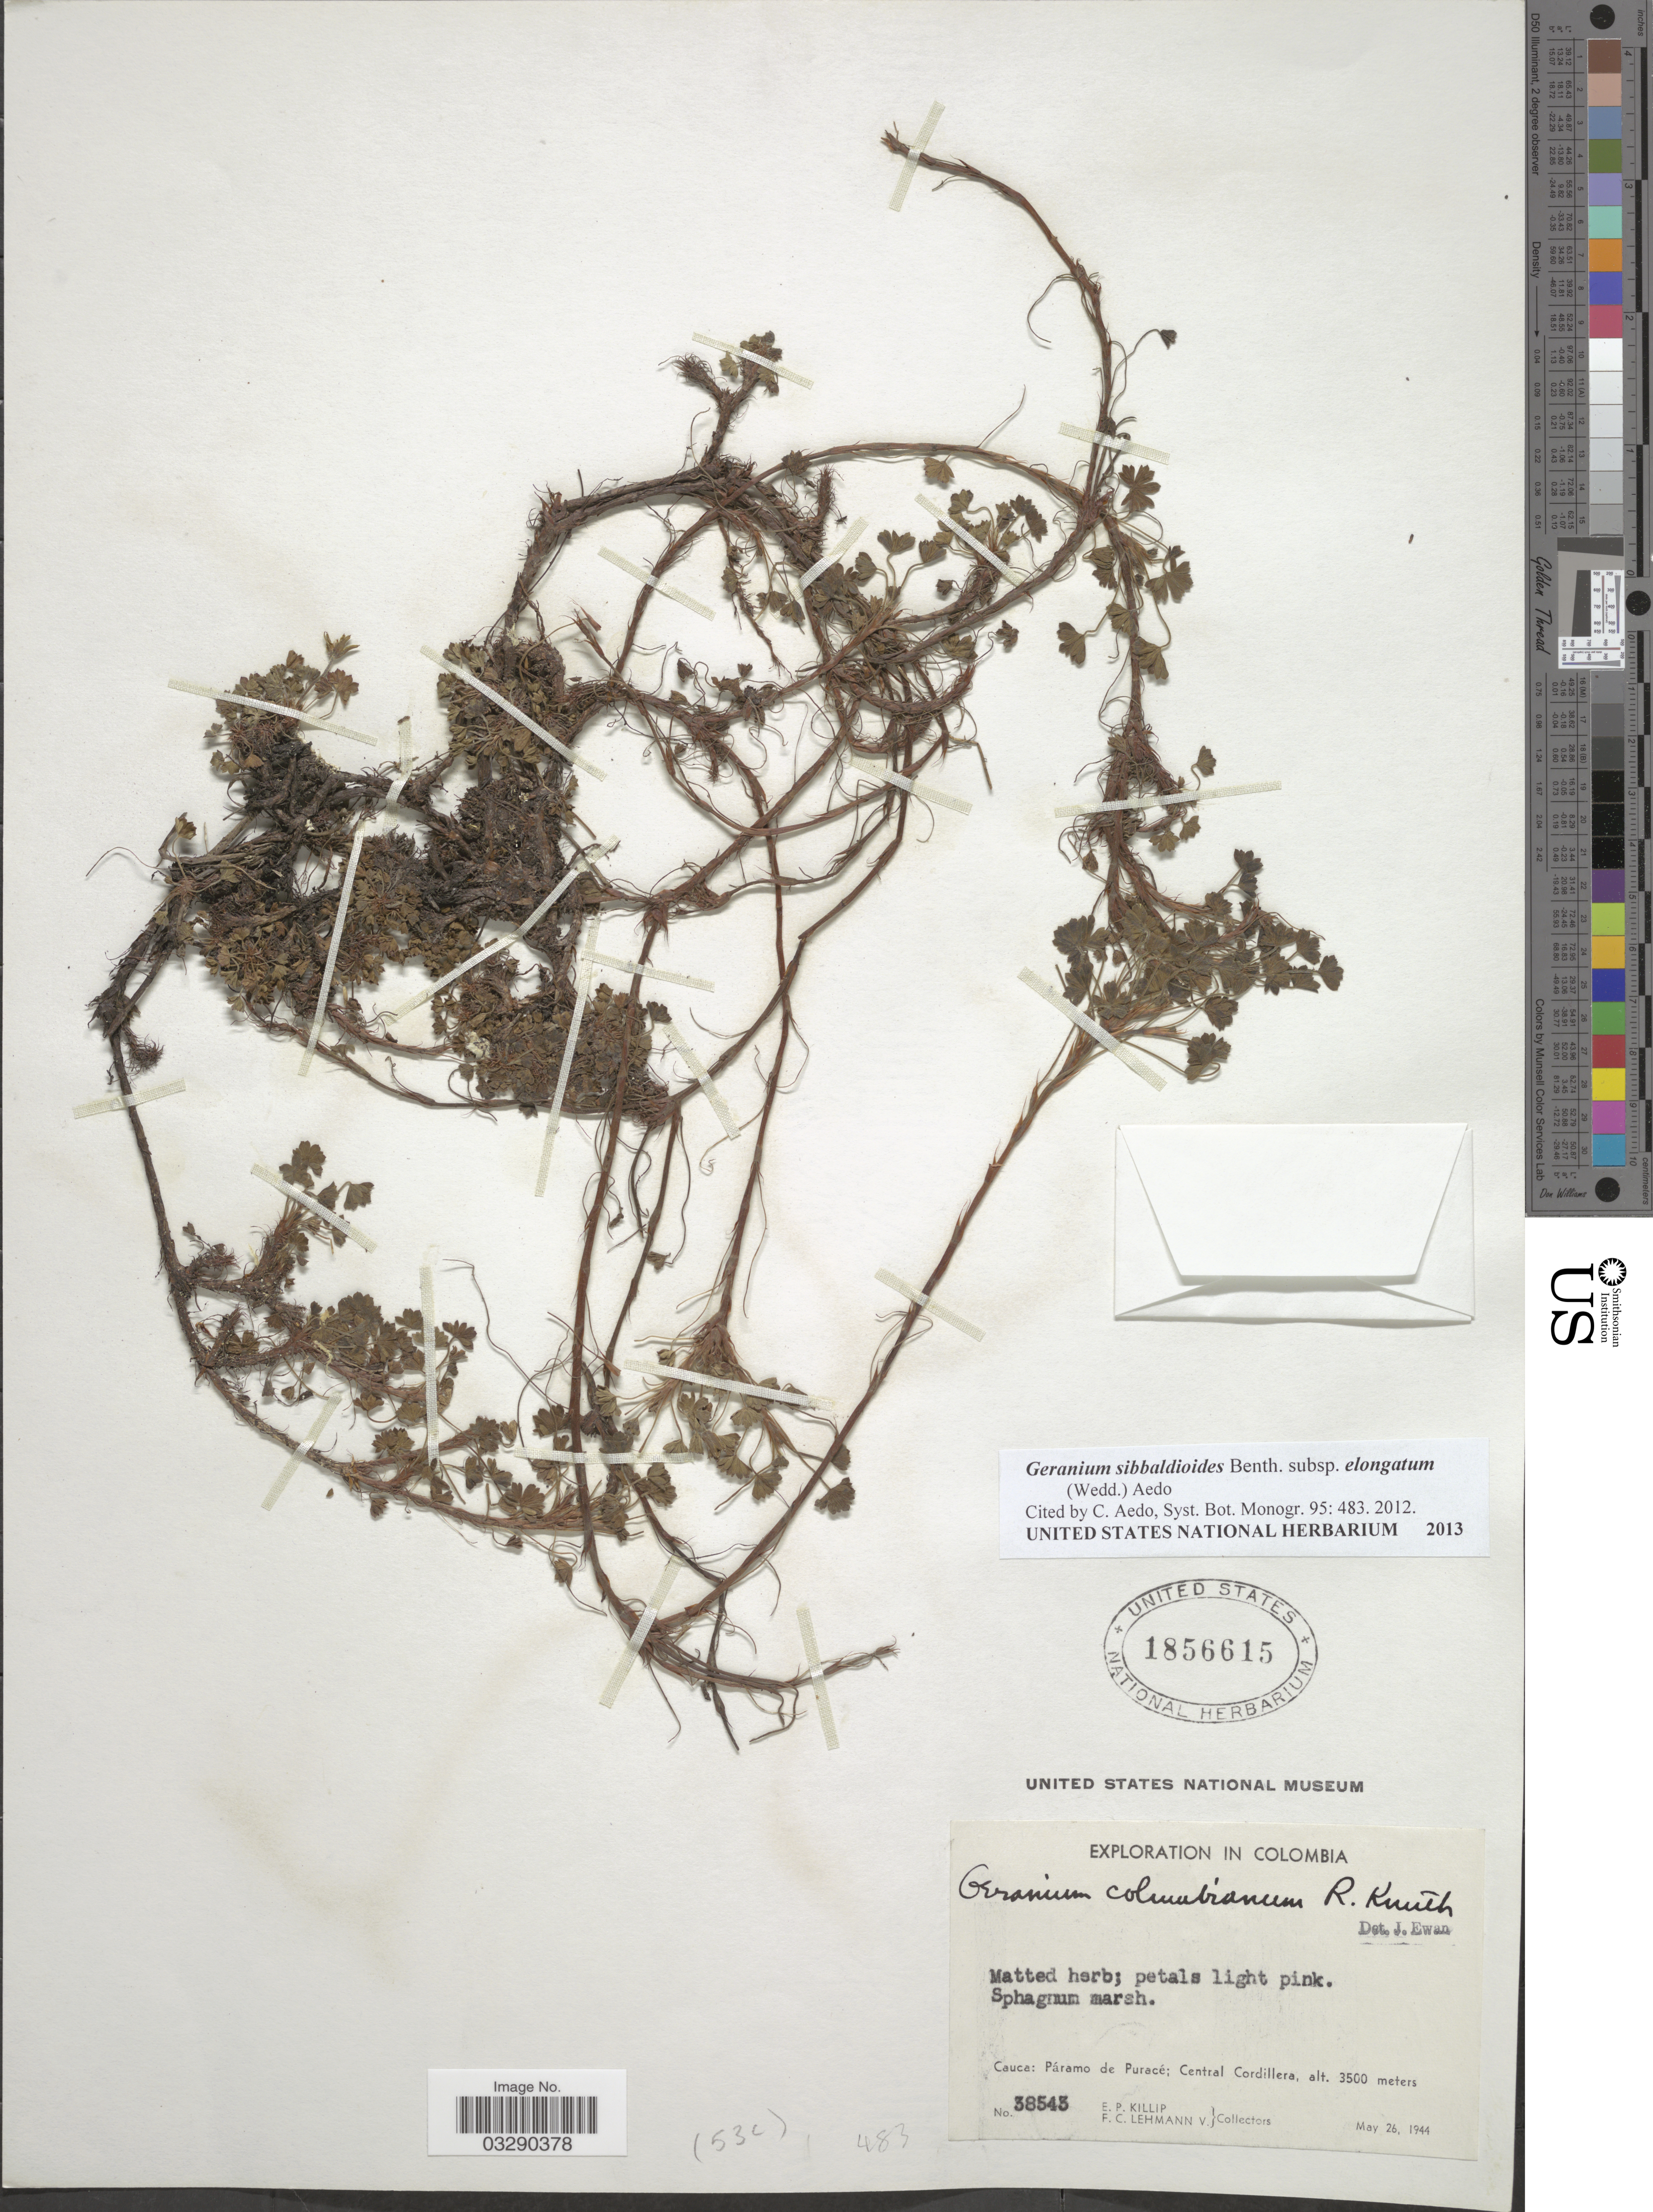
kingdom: Plantae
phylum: Tracheophyta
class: Magnoliopsida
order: Geraniales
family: Geraniaceae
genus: Geranium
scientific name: Geranium sibbaldioides subsp. elongatum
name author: (Wedd.) Aedo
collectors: E. P. Killip & F. C. Lehmann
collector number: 38543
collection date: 1944-05-26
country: Colombia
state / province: Cauca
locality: Páramo de Puracé; Central Cordillera.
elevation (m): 3500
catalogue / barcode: US 1856615